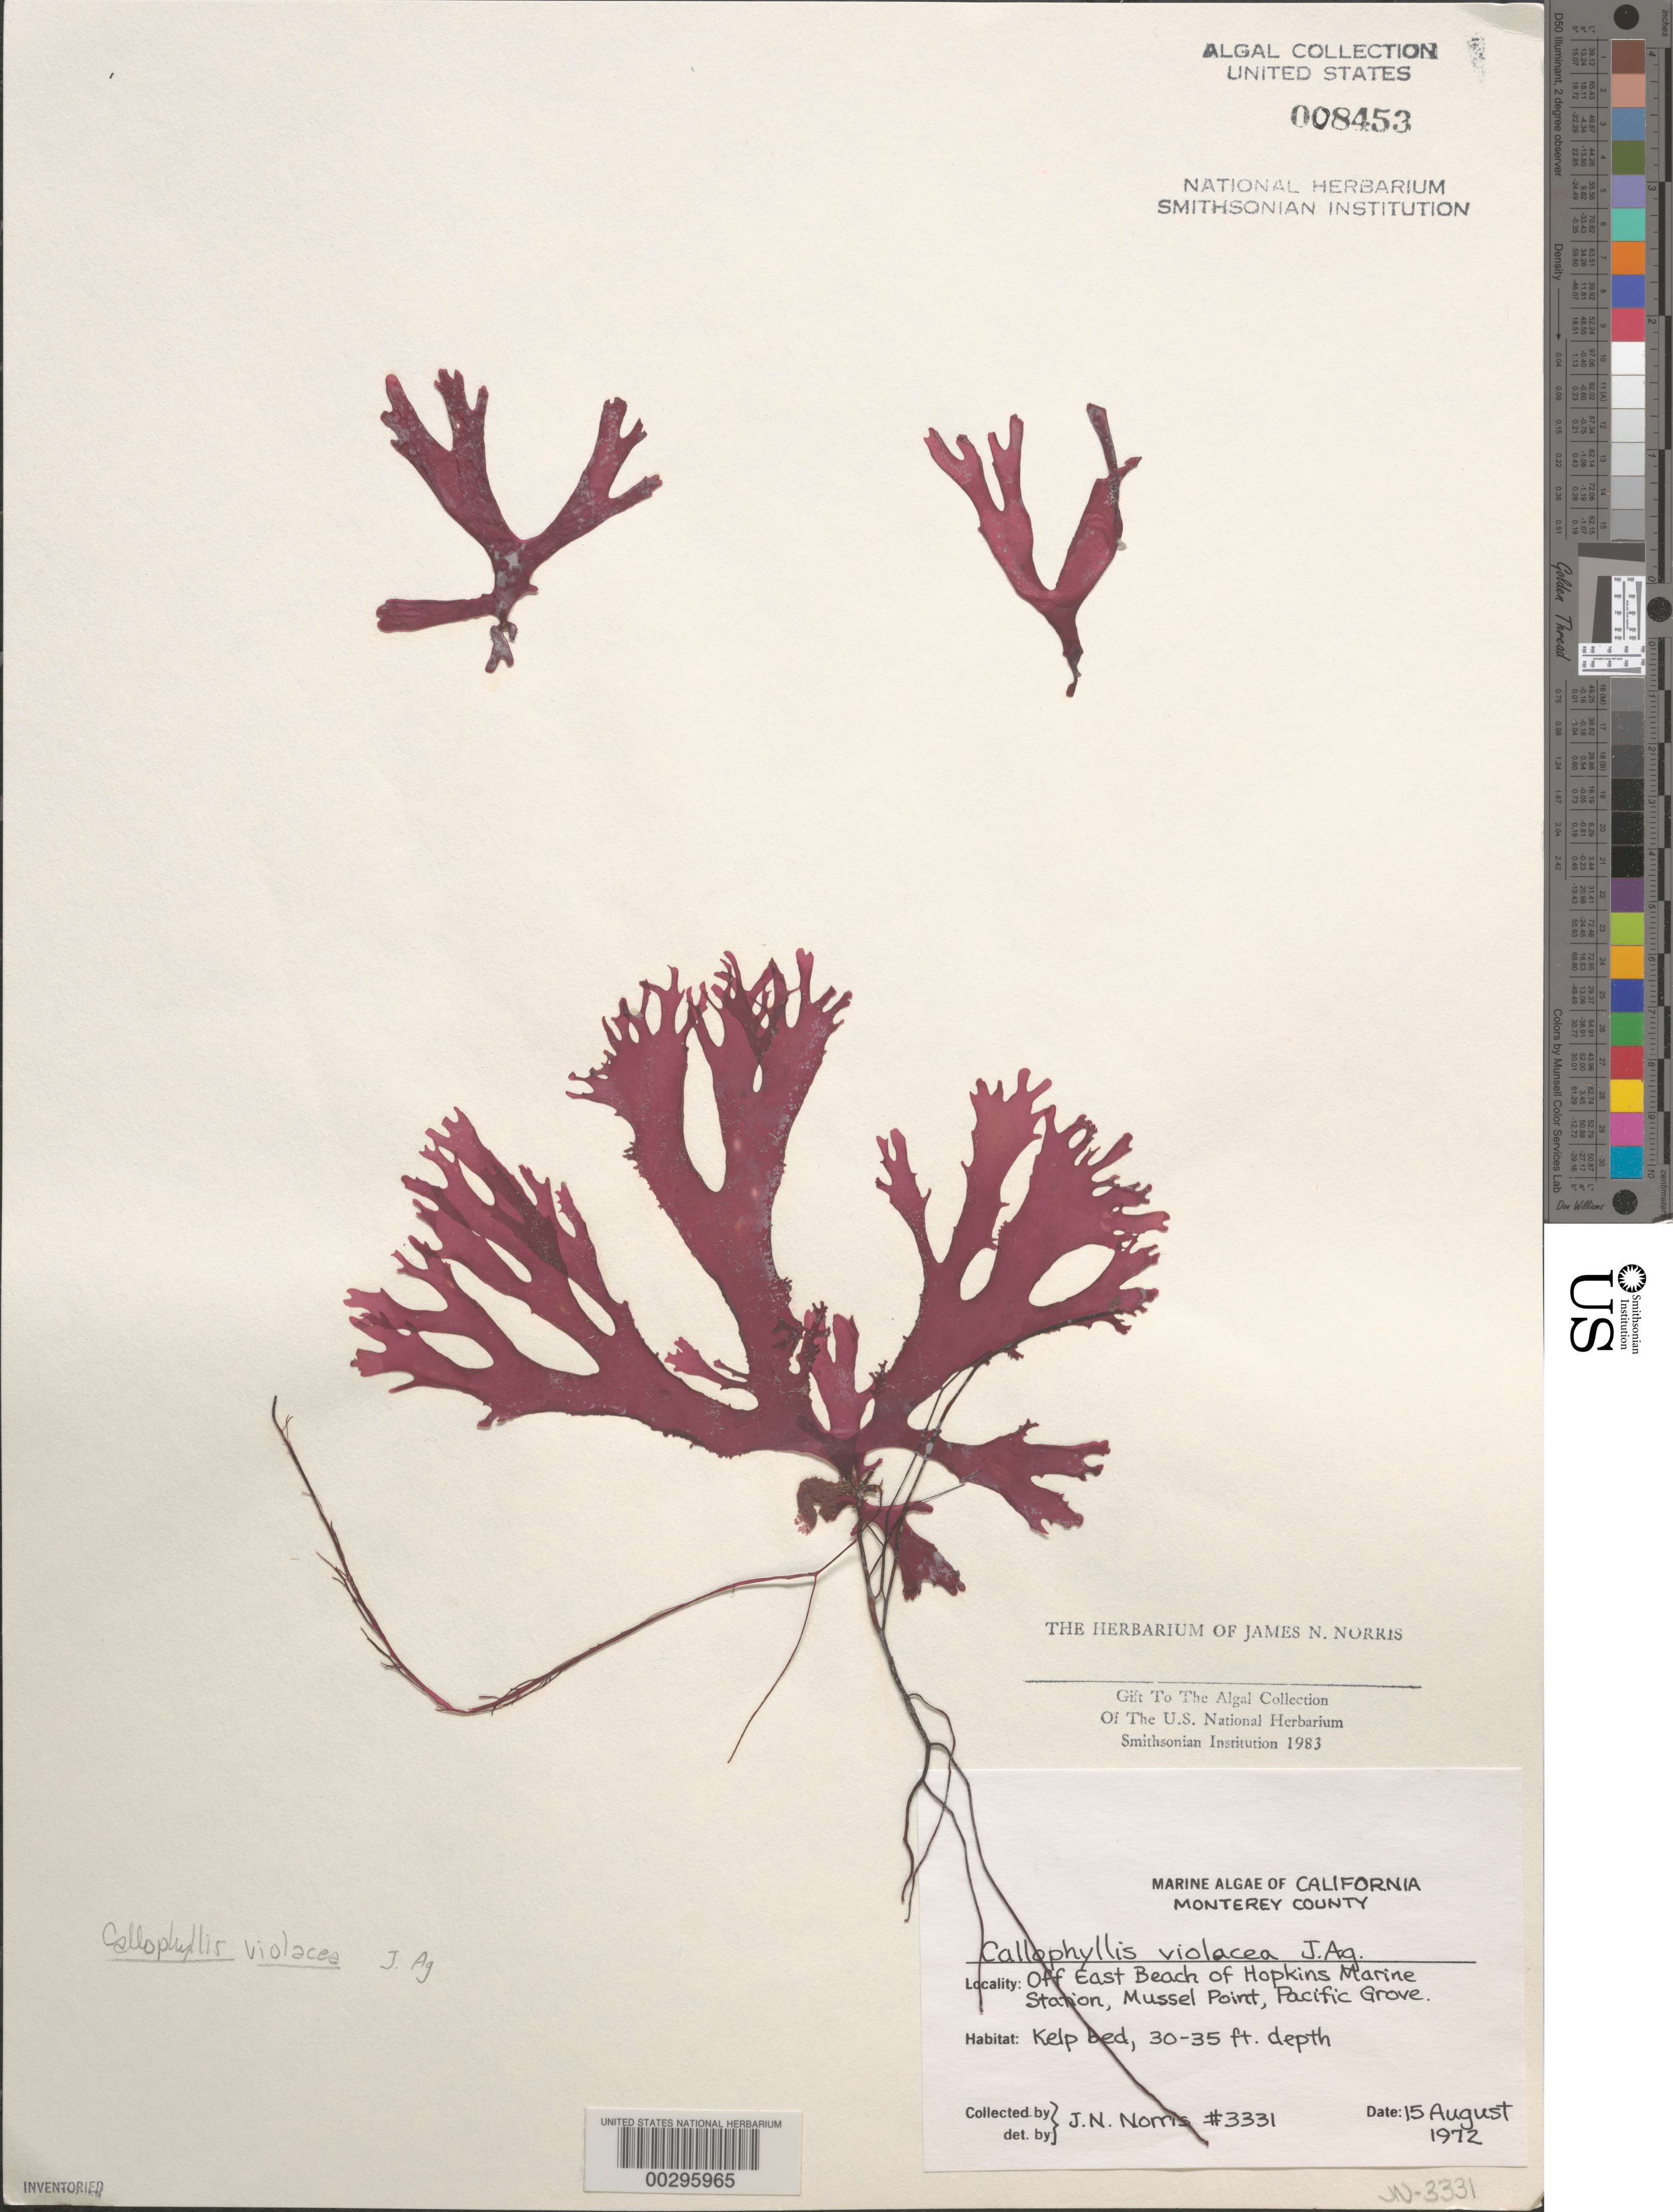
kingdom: Plantae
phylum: Rhodophyta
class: Florideophyceae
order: Gigartinales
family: Kallymeniaceae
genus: Callophyllis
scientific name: Callophyllis violacea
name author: J. Agardh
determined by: Norris, James N.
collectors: J. N. Norris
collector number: JN-3331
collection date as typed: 15 Aug 1972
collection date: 1972-08-15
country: United States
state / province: California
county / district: Monterey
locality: Pacific Grove, Mussel Point, off East Beach of Hopkins Marine Station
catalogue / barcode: US 8453